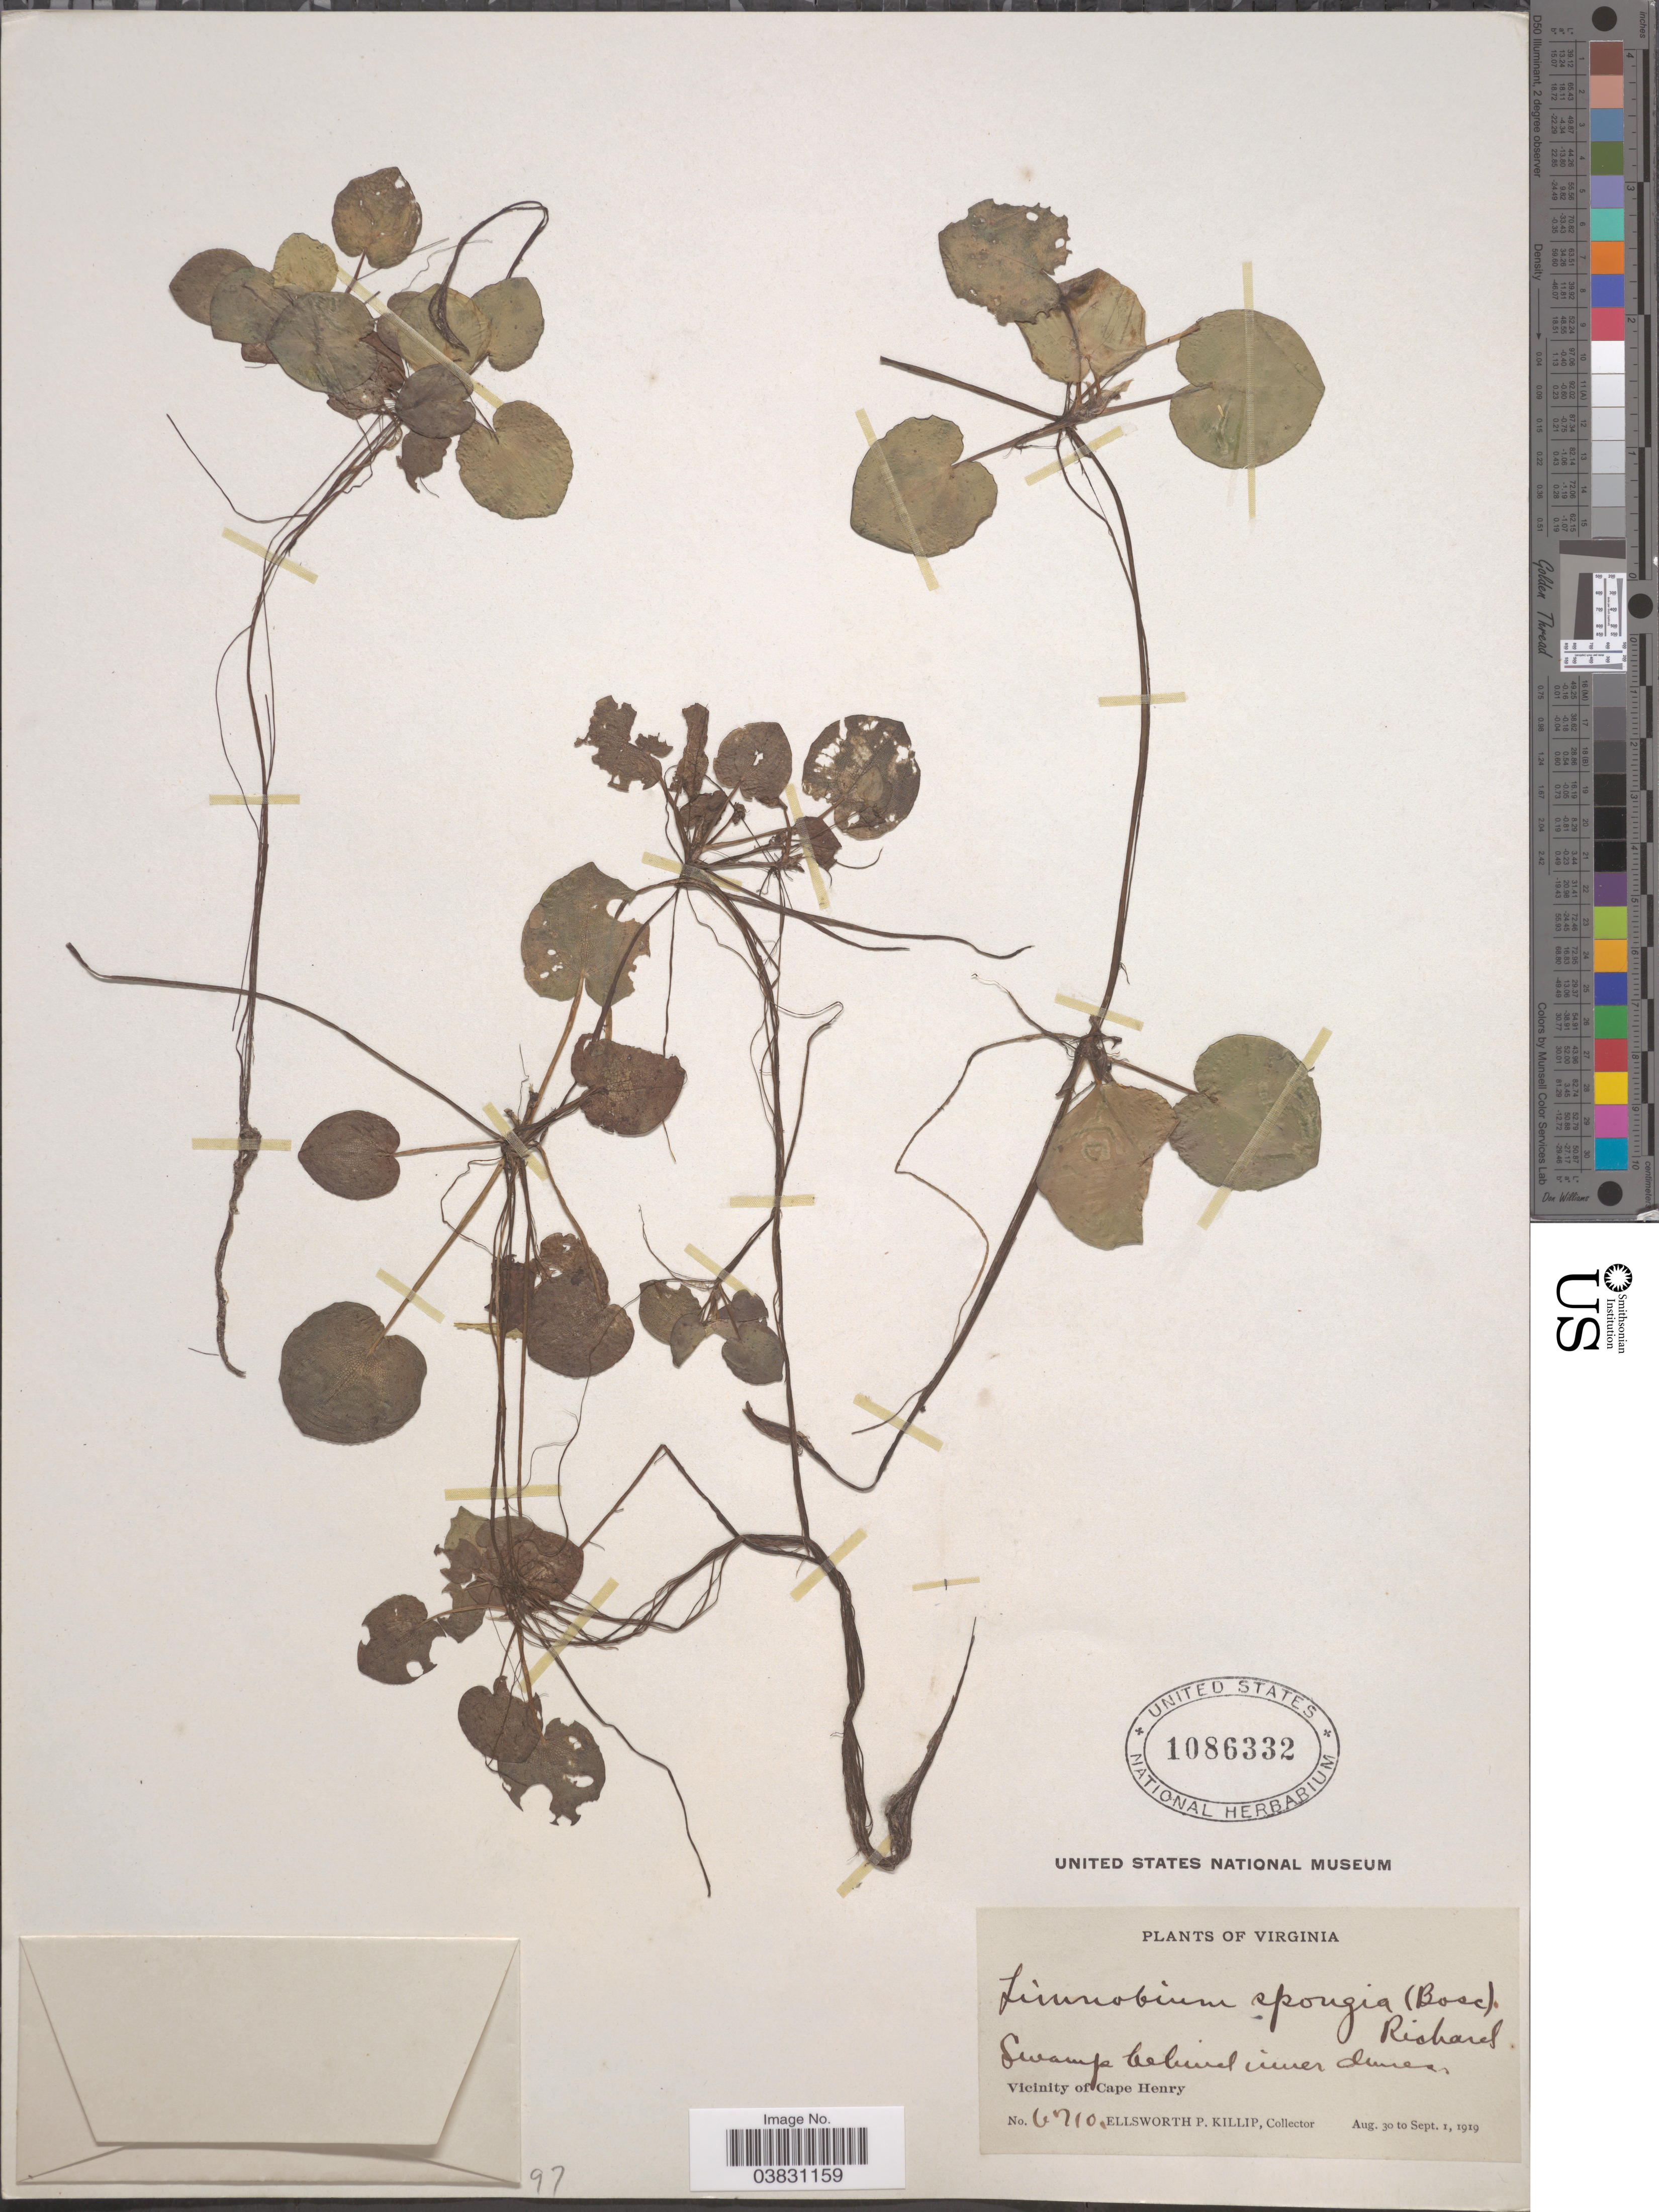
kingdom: Plantae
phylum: Tracheophyta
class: Liliopsida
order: Alismatales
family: Hydrocharitaceae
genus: Limnobium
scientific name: Limnobium spongia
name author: (Bosc) Rich. ex Steud.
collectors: E. P. Killip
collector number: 6710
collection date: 1919-08-30/1919-09-01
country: United States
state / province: Virginia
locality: Swamp behind river dunes. Vicinity of Cape Henry.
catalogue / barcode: US 1086332